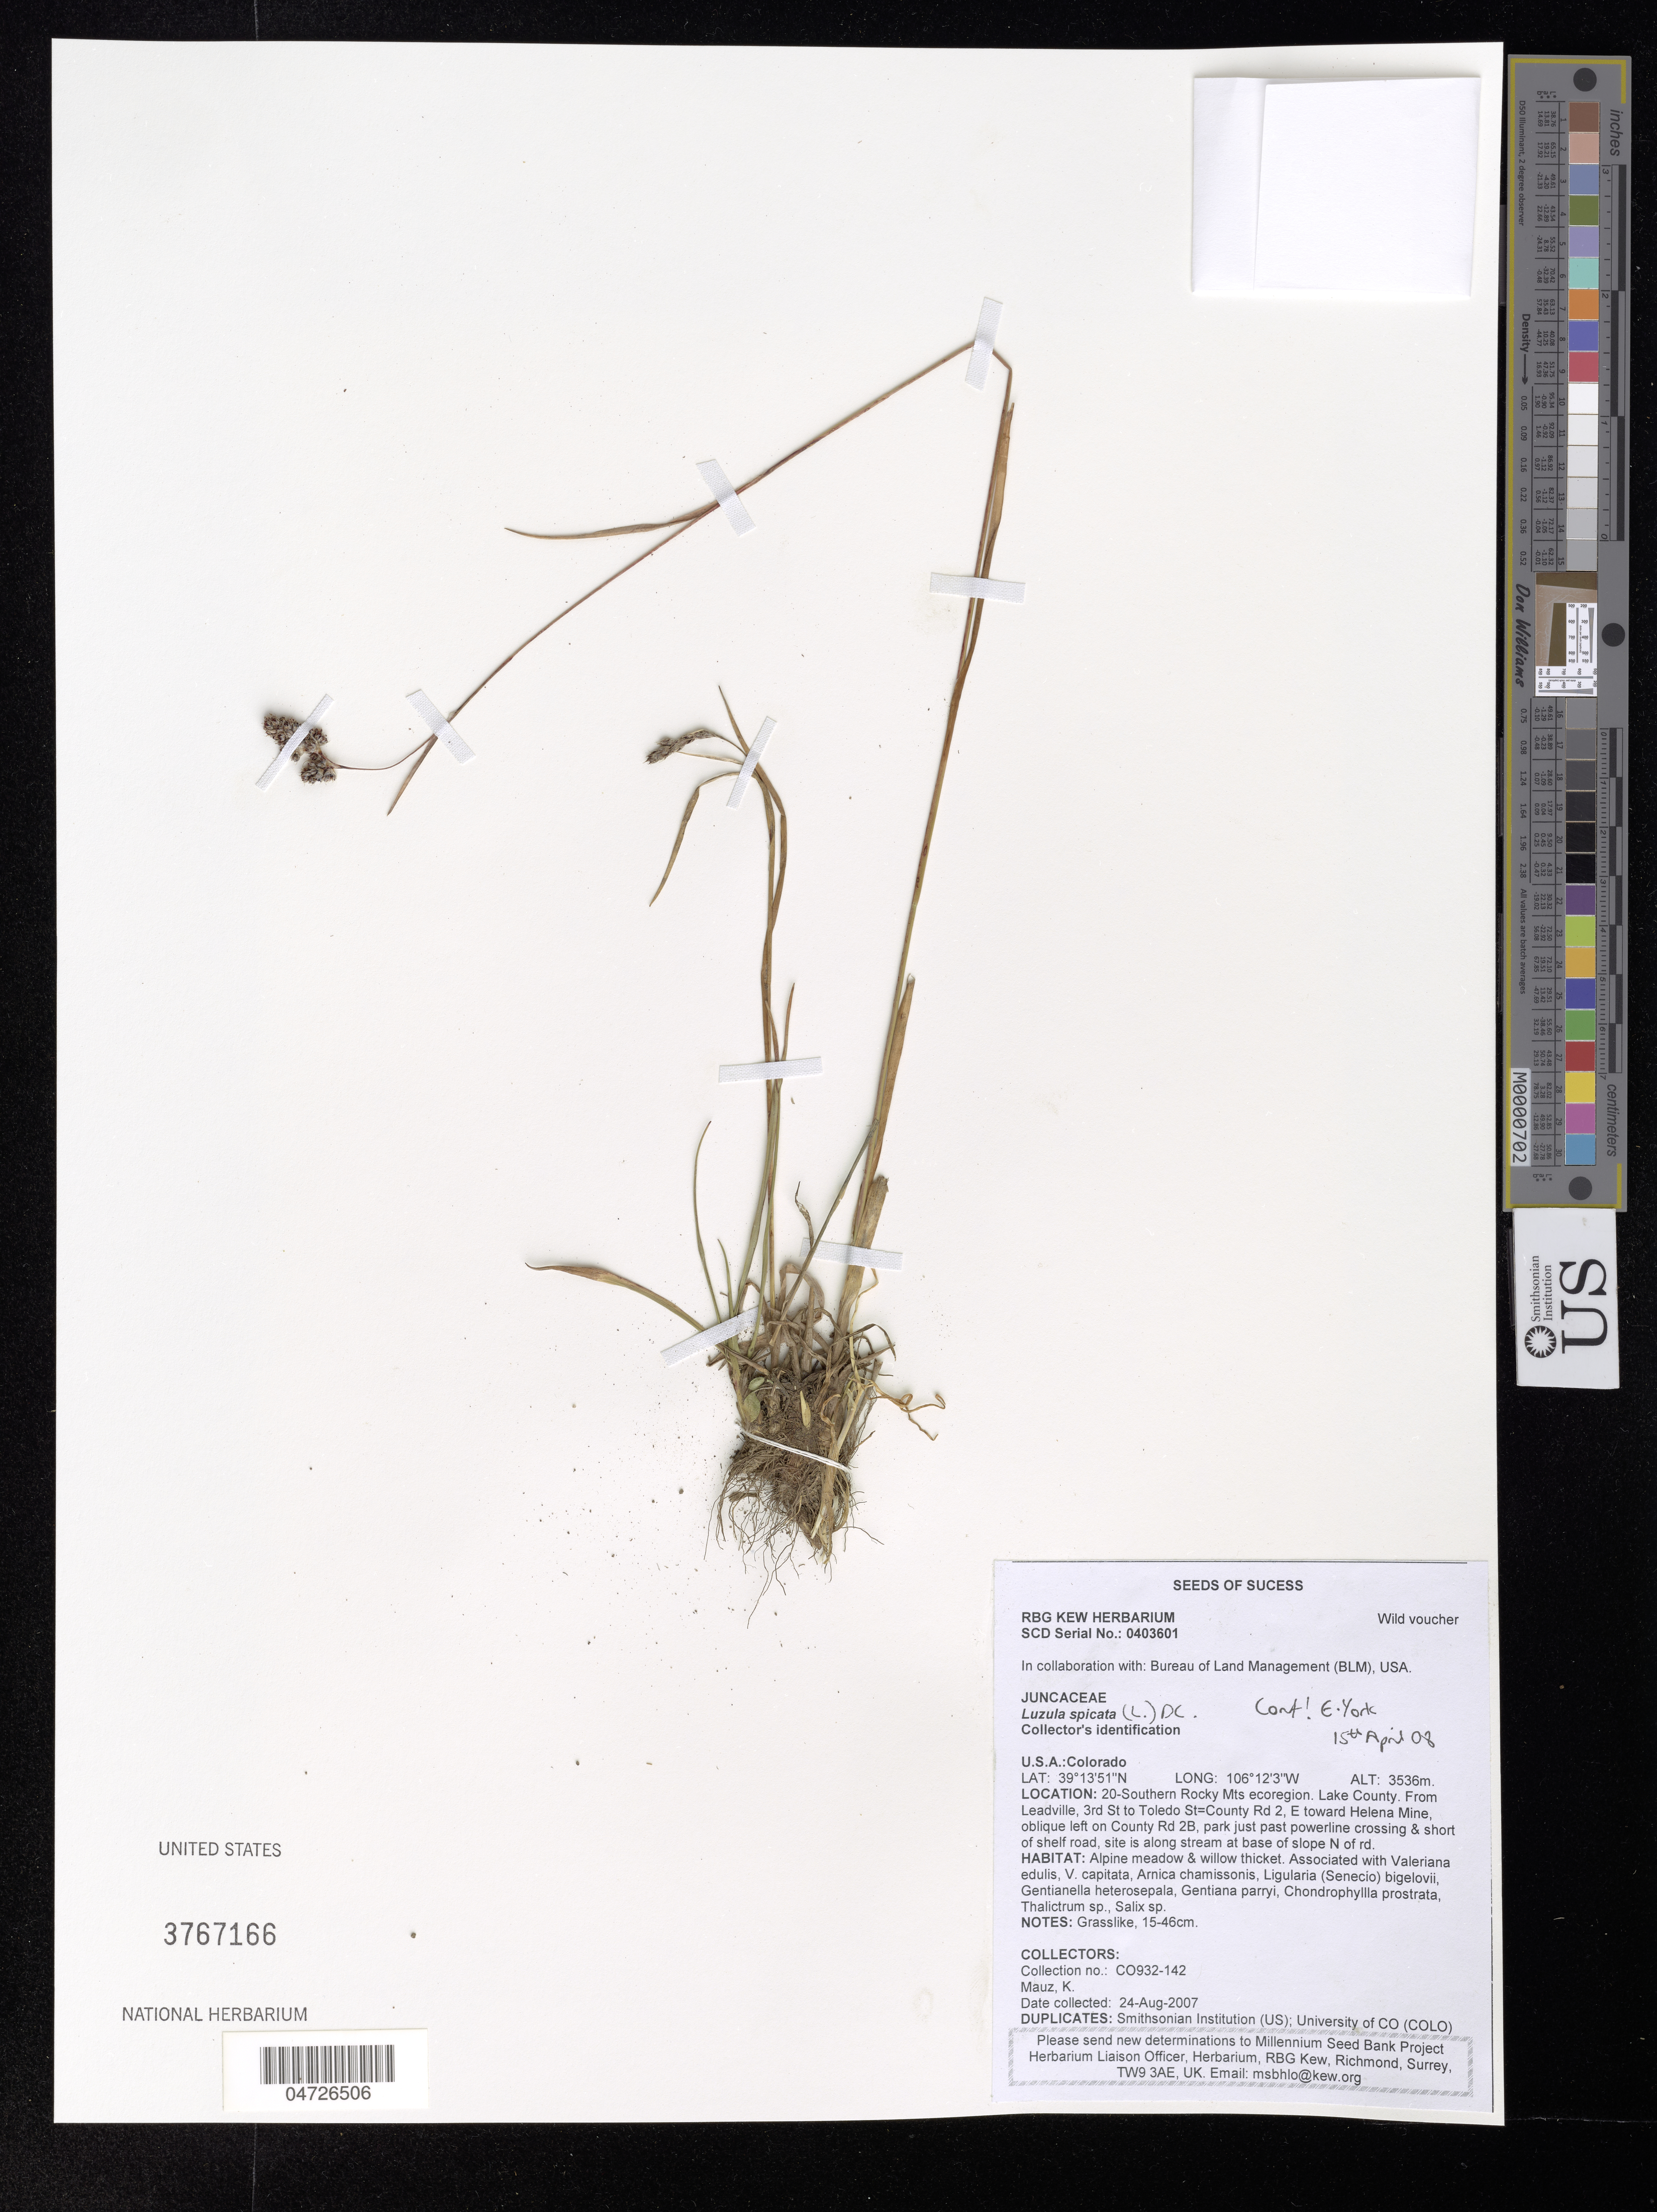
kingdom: Plantae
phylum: Tracheophyta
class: Liliopsida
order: Poales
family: Juncaceae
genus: Luzula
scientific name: Luzula spicata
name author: (L.) DC.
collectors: K. Mauz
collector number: CO932-142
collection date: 2007-08-24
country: United States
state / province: Colorado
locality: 20-Southern Rocky Mts ecoregion. Lake County. From Leadville, 3rd St to Toledo St=County Rd 2, E toward Helena Mine, oblique left on County Rd 2B, park just past powerline crossing & short of shelf road, site is along stream at base of slope N of rd.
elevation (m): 3536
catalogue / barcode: US 3767166